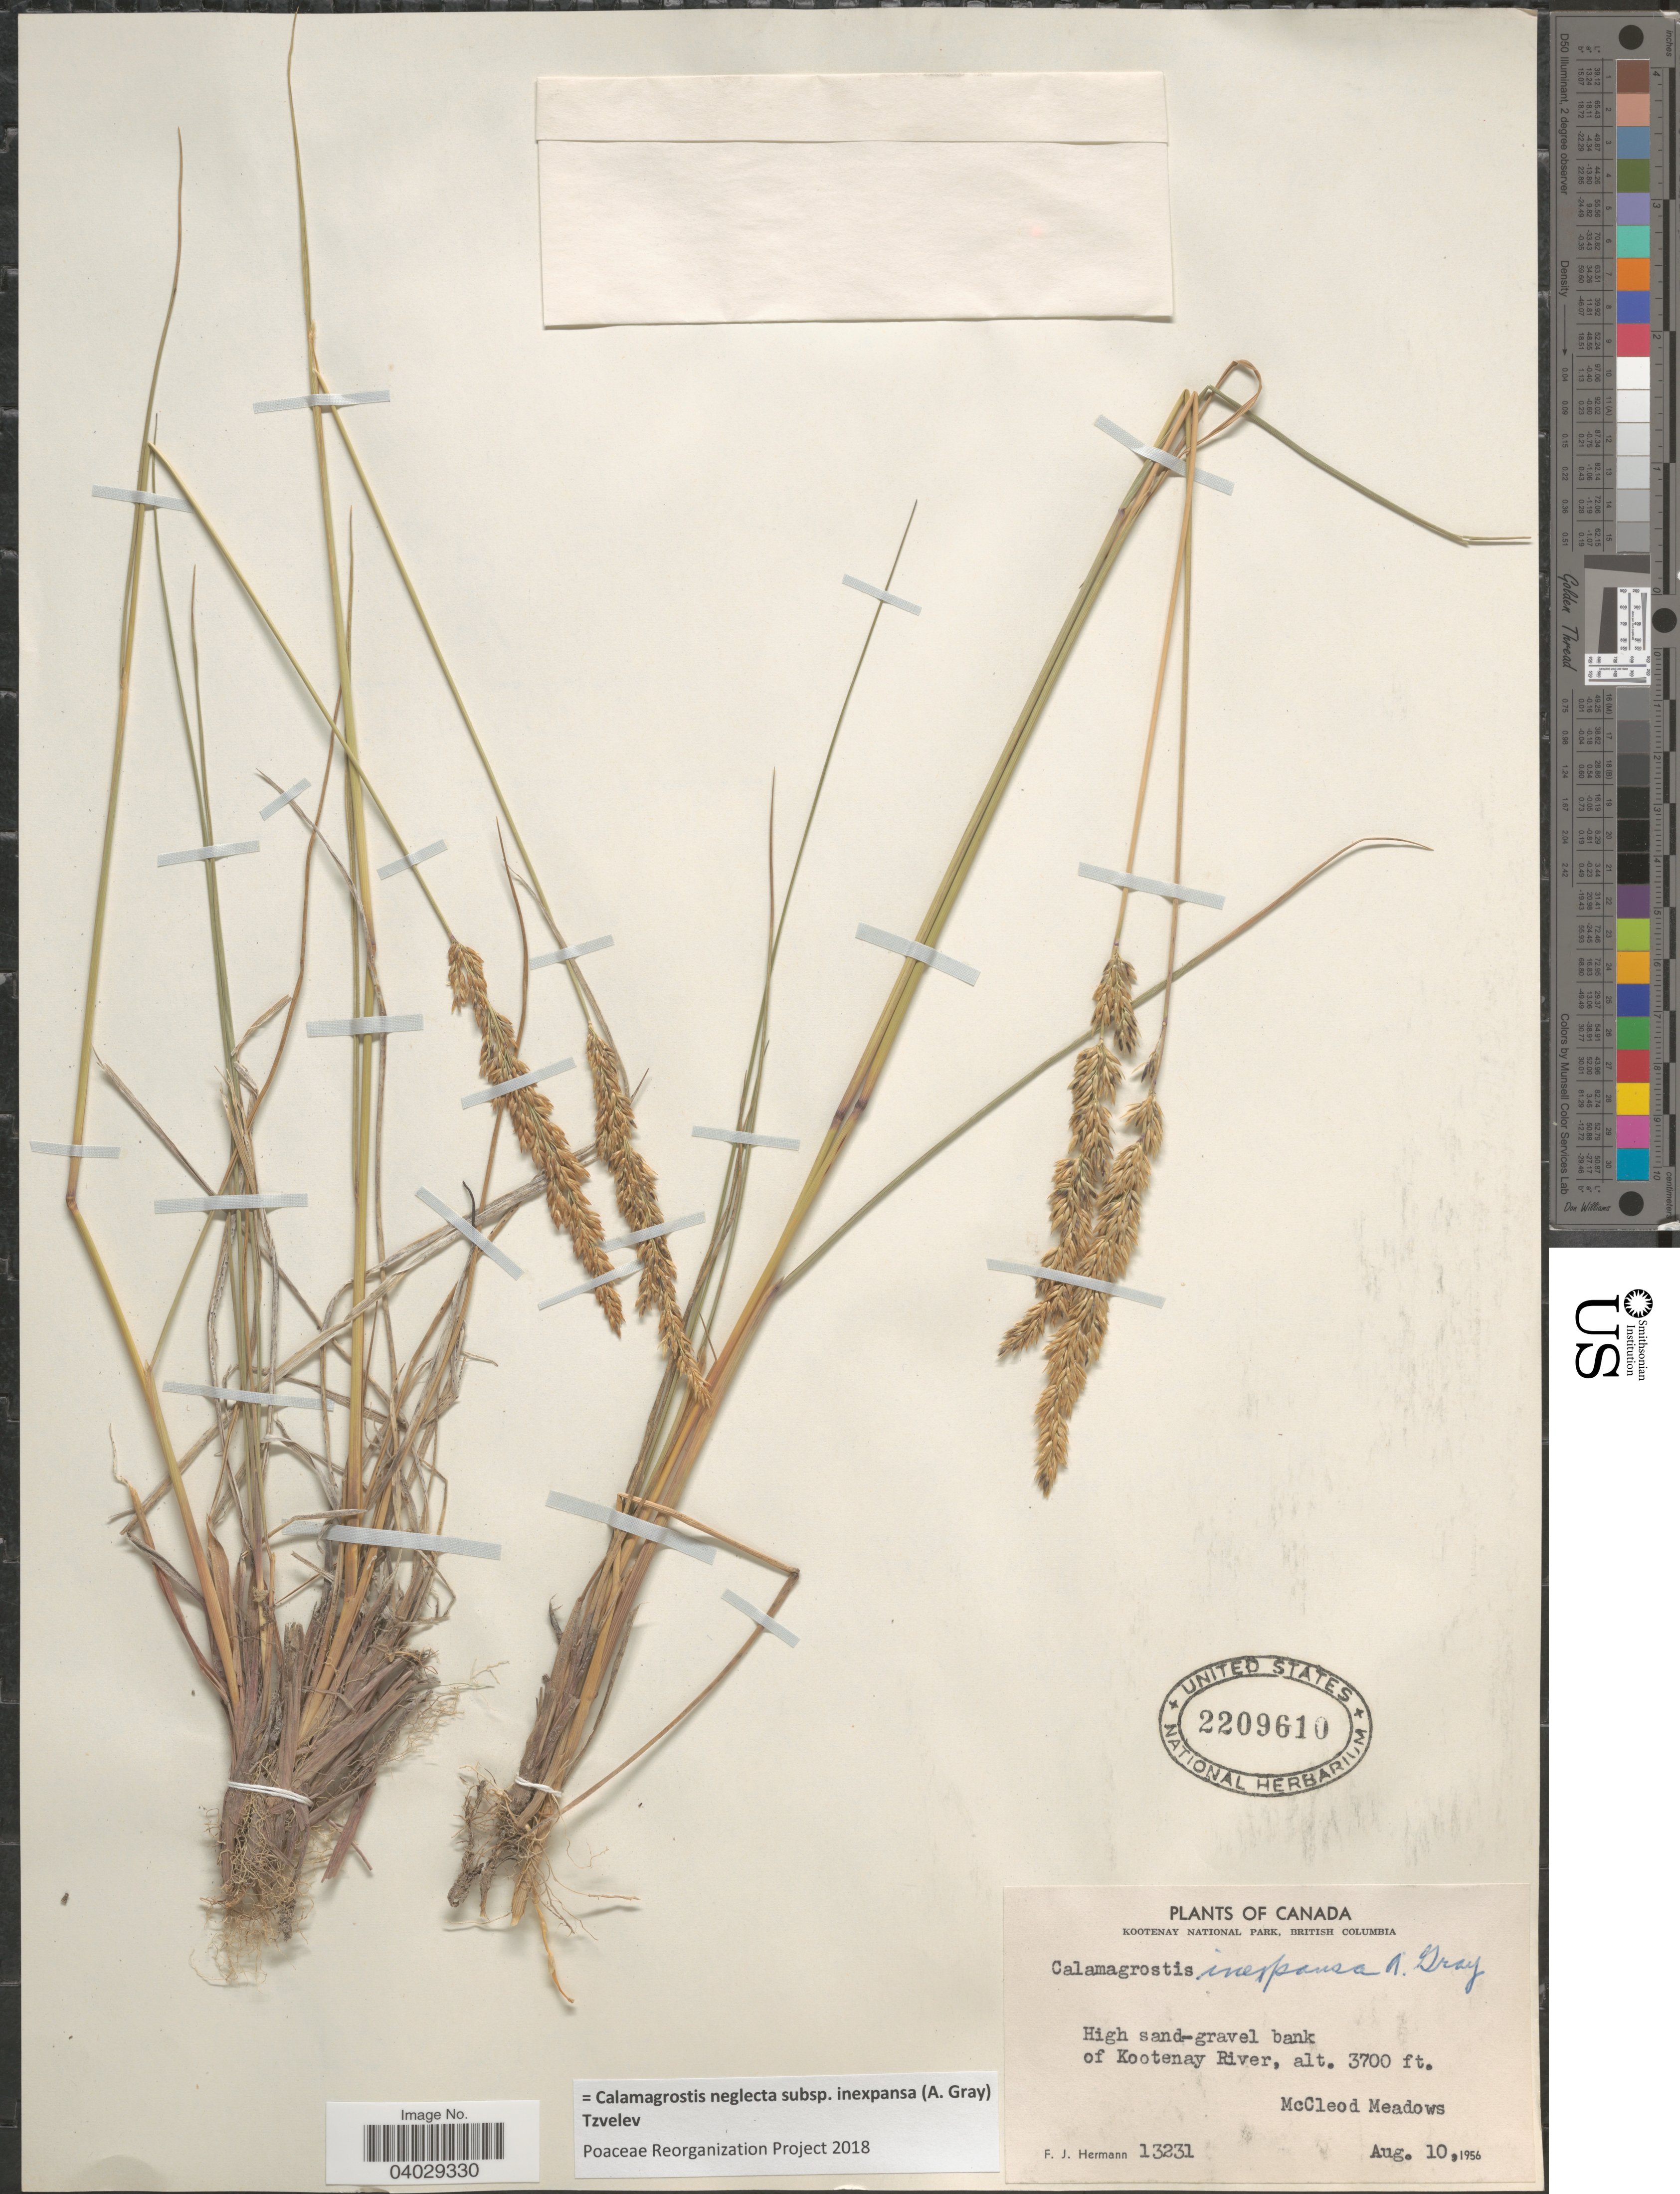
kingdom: Plantae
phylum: Tracheophyta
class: Liliopsida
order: Poales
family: Poaceae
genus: Calamagrostis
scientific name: Calamagrostis neglecta subsp. inexpansa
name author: (A. Gray) Tzvelev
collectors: F. J. Hermann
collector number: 13231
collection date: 1956-08-10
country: Canada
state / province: British Columbia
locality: Kootenay National Park. High sand-gravel bank of Kootenay River. McCleod Meadows.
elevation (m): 1128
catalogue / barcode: US 2209610